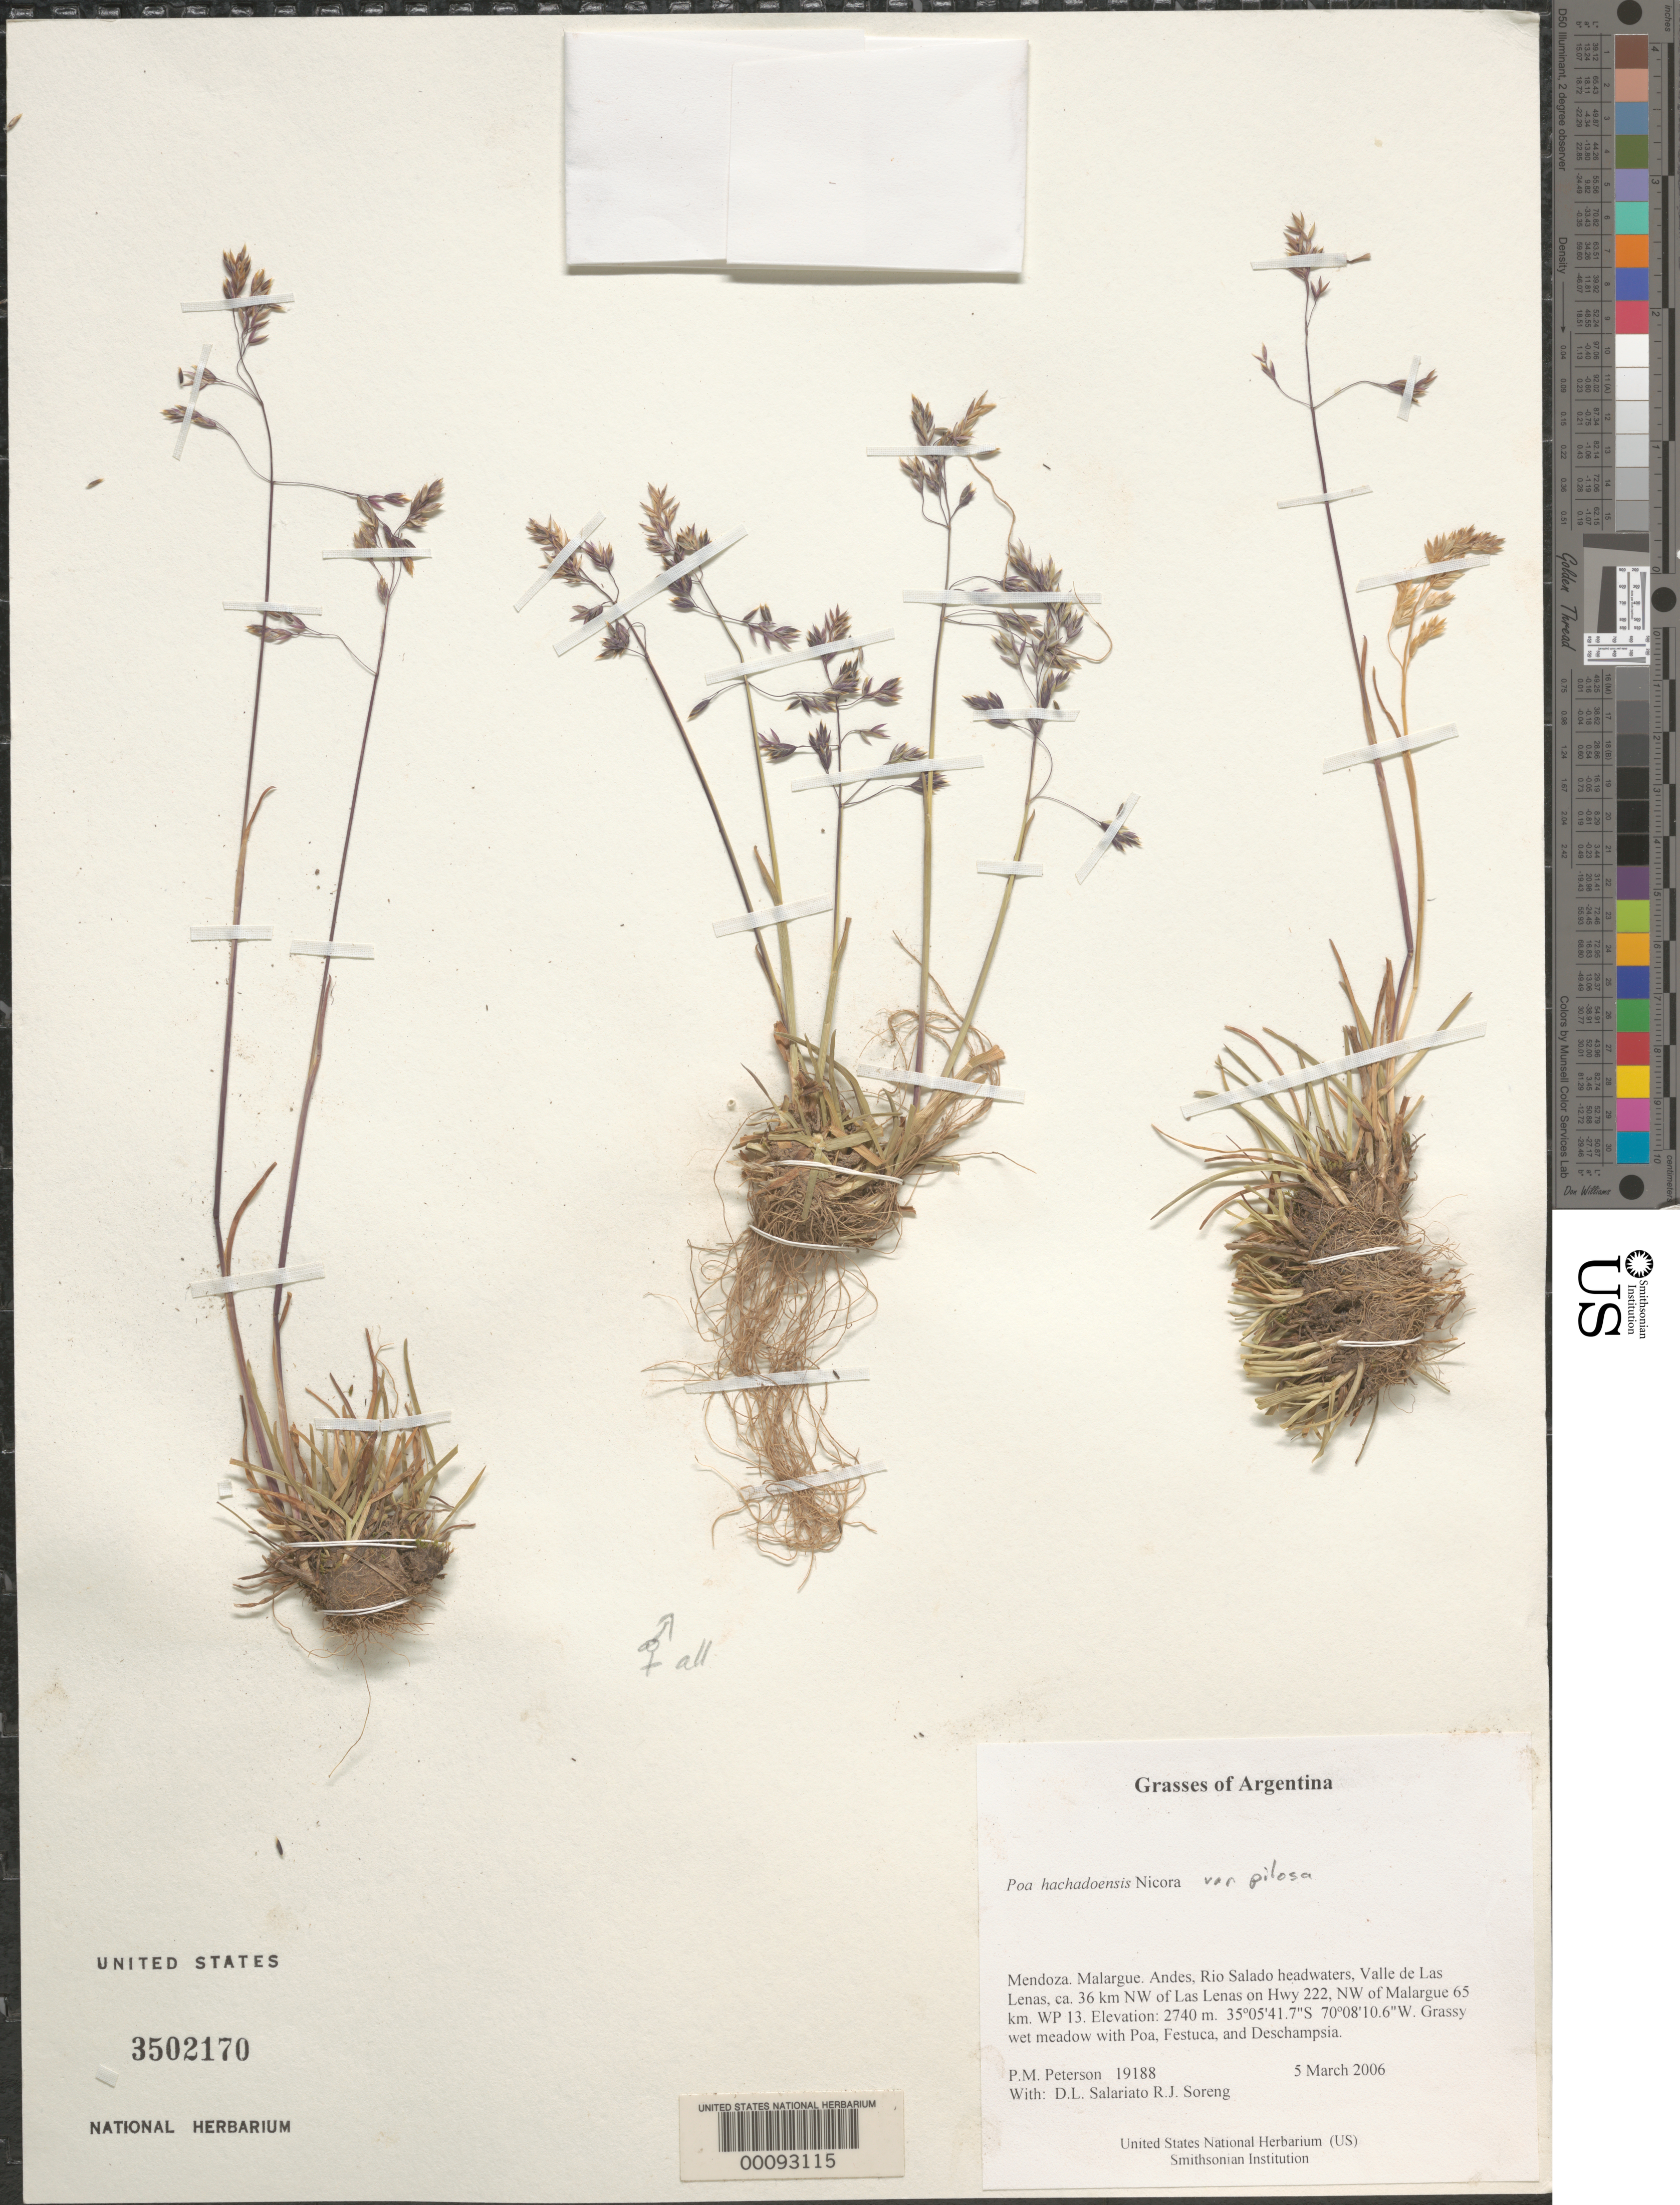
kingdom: Plantae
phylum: Tracheophyta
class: Liliopsida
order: Poales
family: Poaceae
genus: Poa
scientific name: Poa hachadoensis var. pilosa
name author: Nicora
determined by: Soreng, Robert J., Research Associate (BOT), Smithsonian Institution - National Museum of Natural History (UNITED STATES)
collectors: P. M. Peterson, R. J. Soreng, D. Salariato & A. Panizza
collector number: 19188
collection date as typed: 05 Mar 2006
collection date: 2006-03-05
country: Argentina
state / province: Mendoza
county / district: Malargue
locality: Andes, Rio Salado headwaters, Valle de Las Lenas, ca. 36 km NW of Las Lenas on Hwy 222, NW of Malargue 65 km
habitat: Grassy wet meadow with Poa, Festuca, and Deschampsia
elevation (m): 2740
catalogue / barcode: US 3502170